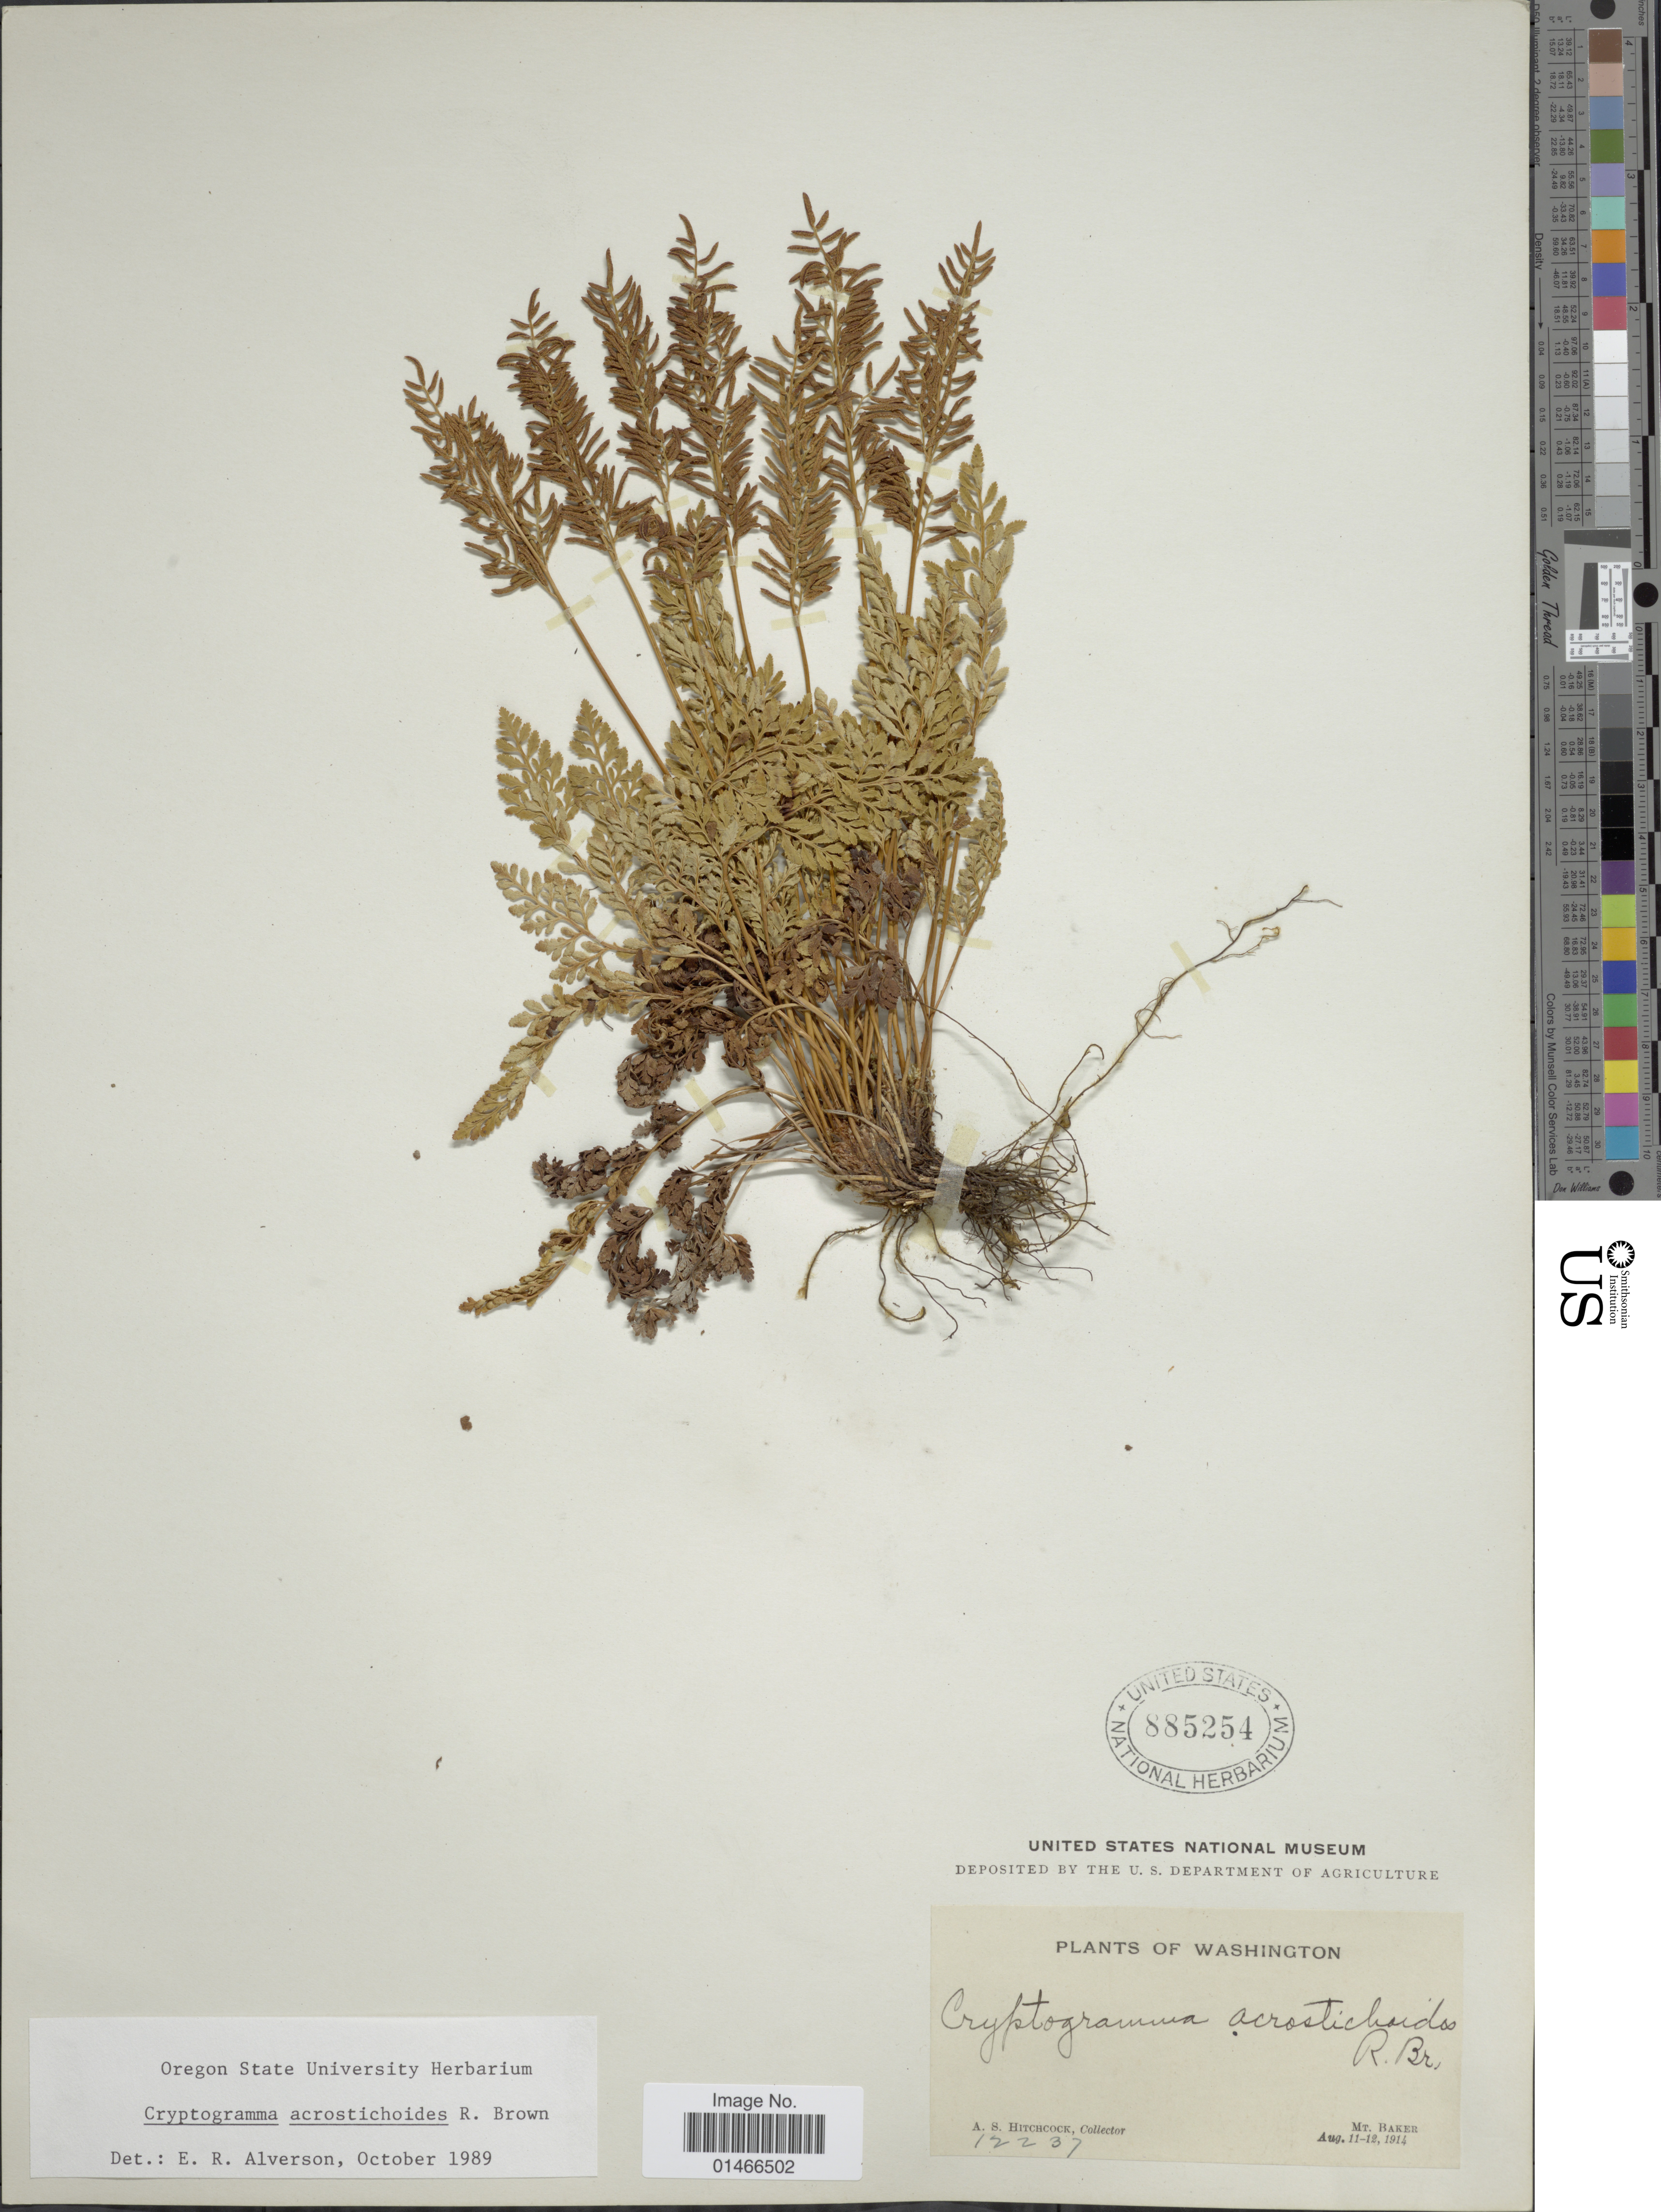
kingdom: Plantae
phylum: Tracheophyta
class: Polypodiopsida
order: Polypodiales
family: Pteridaceae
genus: Cryptogramma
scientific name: Cryptogramma acrostichoides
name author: R. Br.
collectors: A. S. Hitchcock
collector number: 12237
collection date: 1914-08-11/1914-08-12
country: United States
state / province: Washington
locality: Mt. Baker.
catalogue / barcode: US 885254